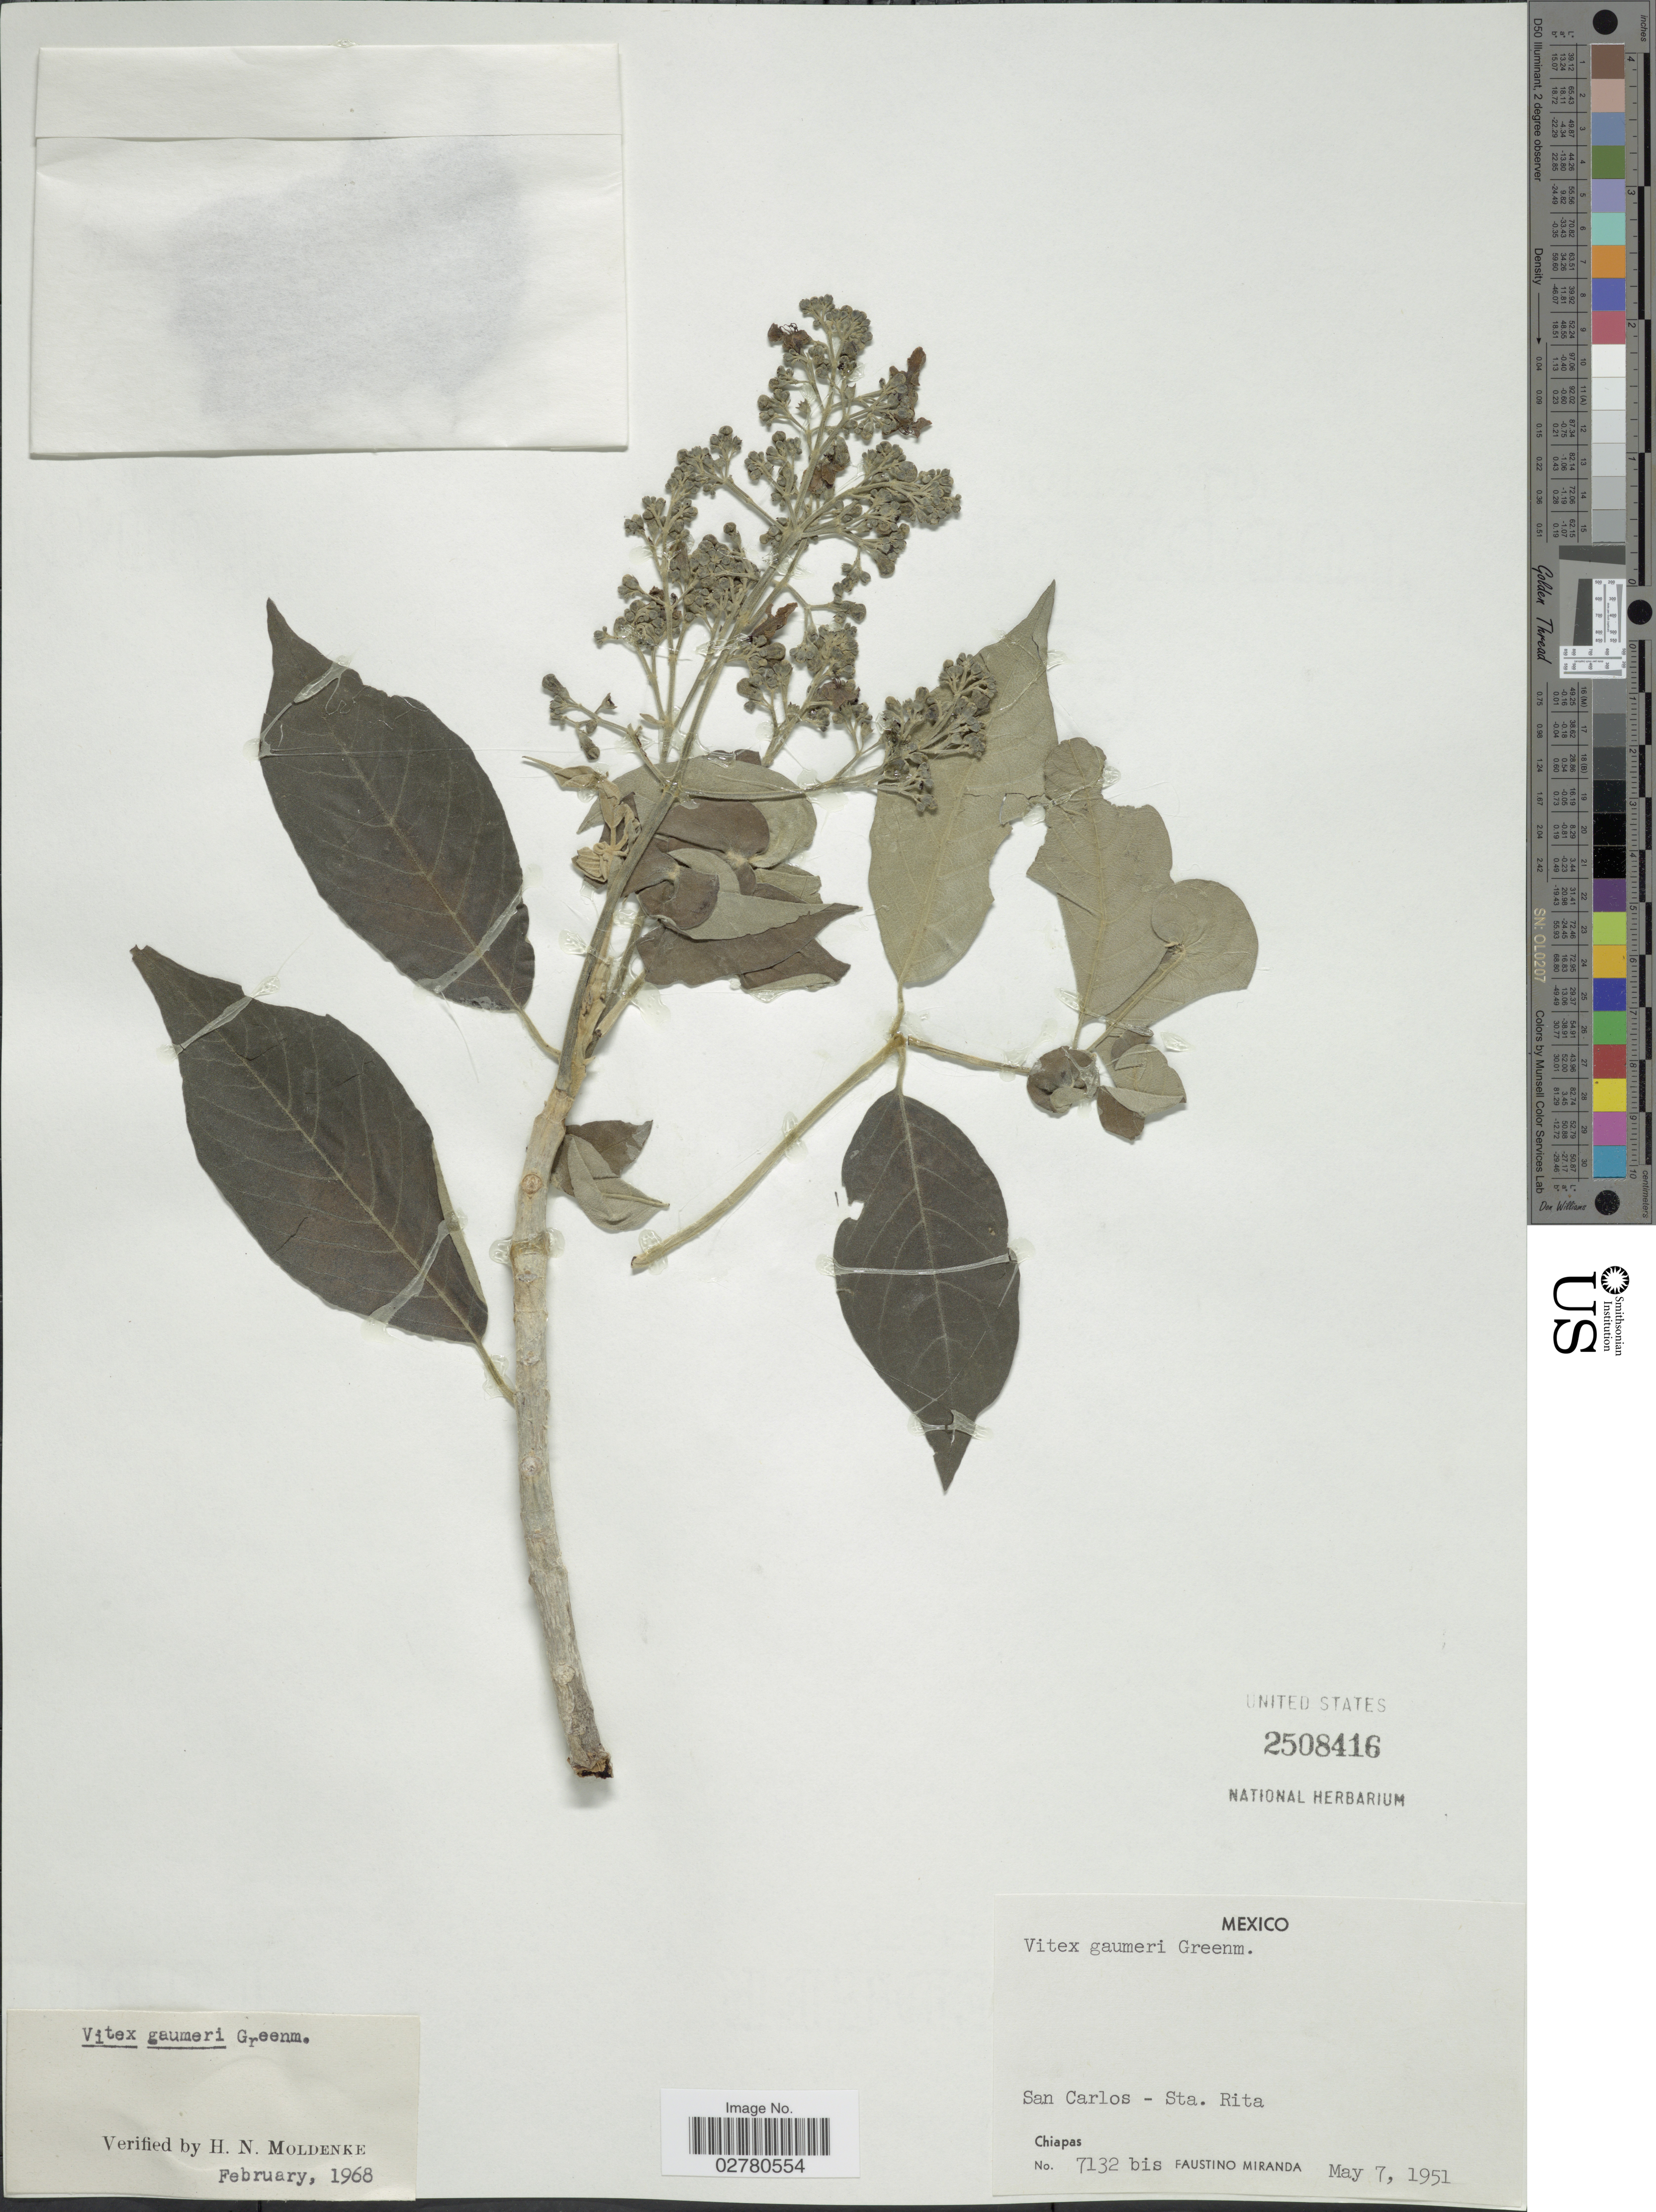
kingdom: Plantae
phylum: Tracheophyta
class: Magnoliopsida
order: Lamiales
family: Lamiaceae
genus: Vitex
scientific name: Vitex gaumeri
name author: Greenm.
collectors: F. Miranda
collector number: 7132bis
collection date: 1951-05-07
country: Mexico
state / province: Chiapas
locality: San Carlos- Sta. Rita.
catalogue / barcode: US 2508416